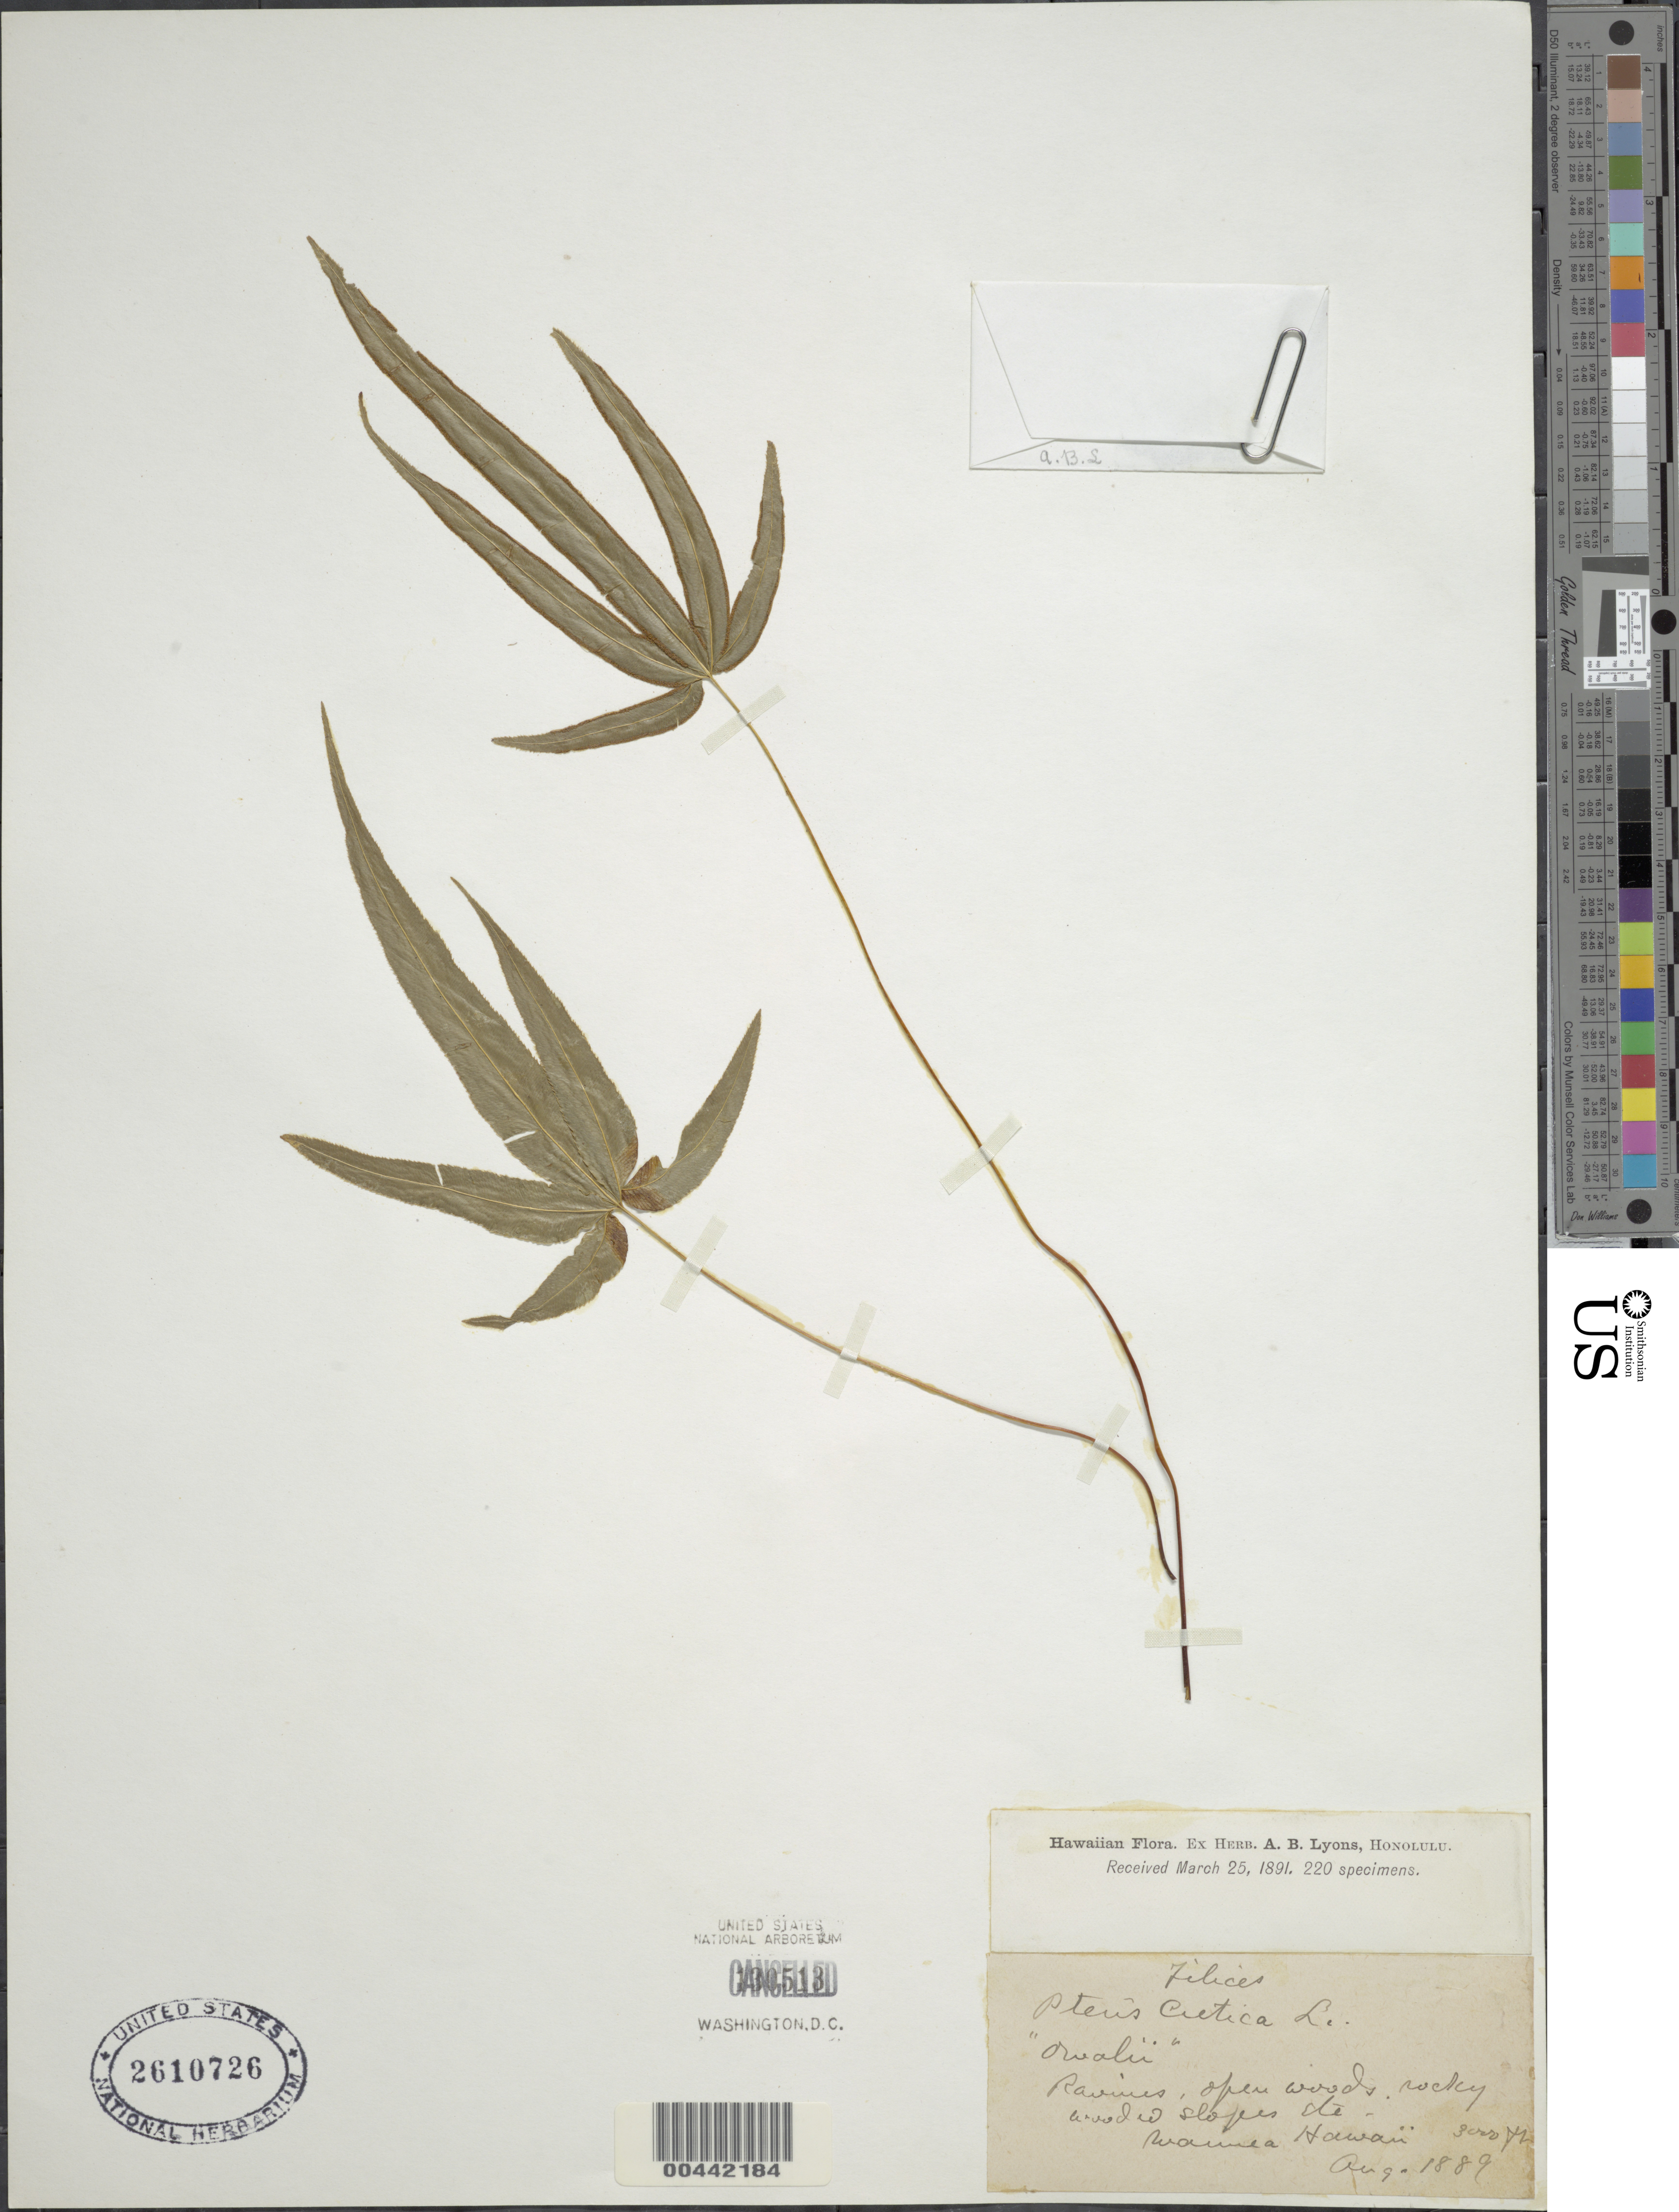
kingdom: Plantae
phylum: Tracheophyta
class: Polypodiopsida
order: Polypodiales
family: Pteridaceae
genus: Pteris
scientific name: Pteris cretica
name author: L.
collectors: A. B. Lyons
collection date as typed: Aug 1889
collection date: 1889-08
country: United States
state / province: Hawaii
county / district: Kauai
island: Kaua'i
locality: Waimea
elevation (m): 914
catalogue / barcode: US 2610726